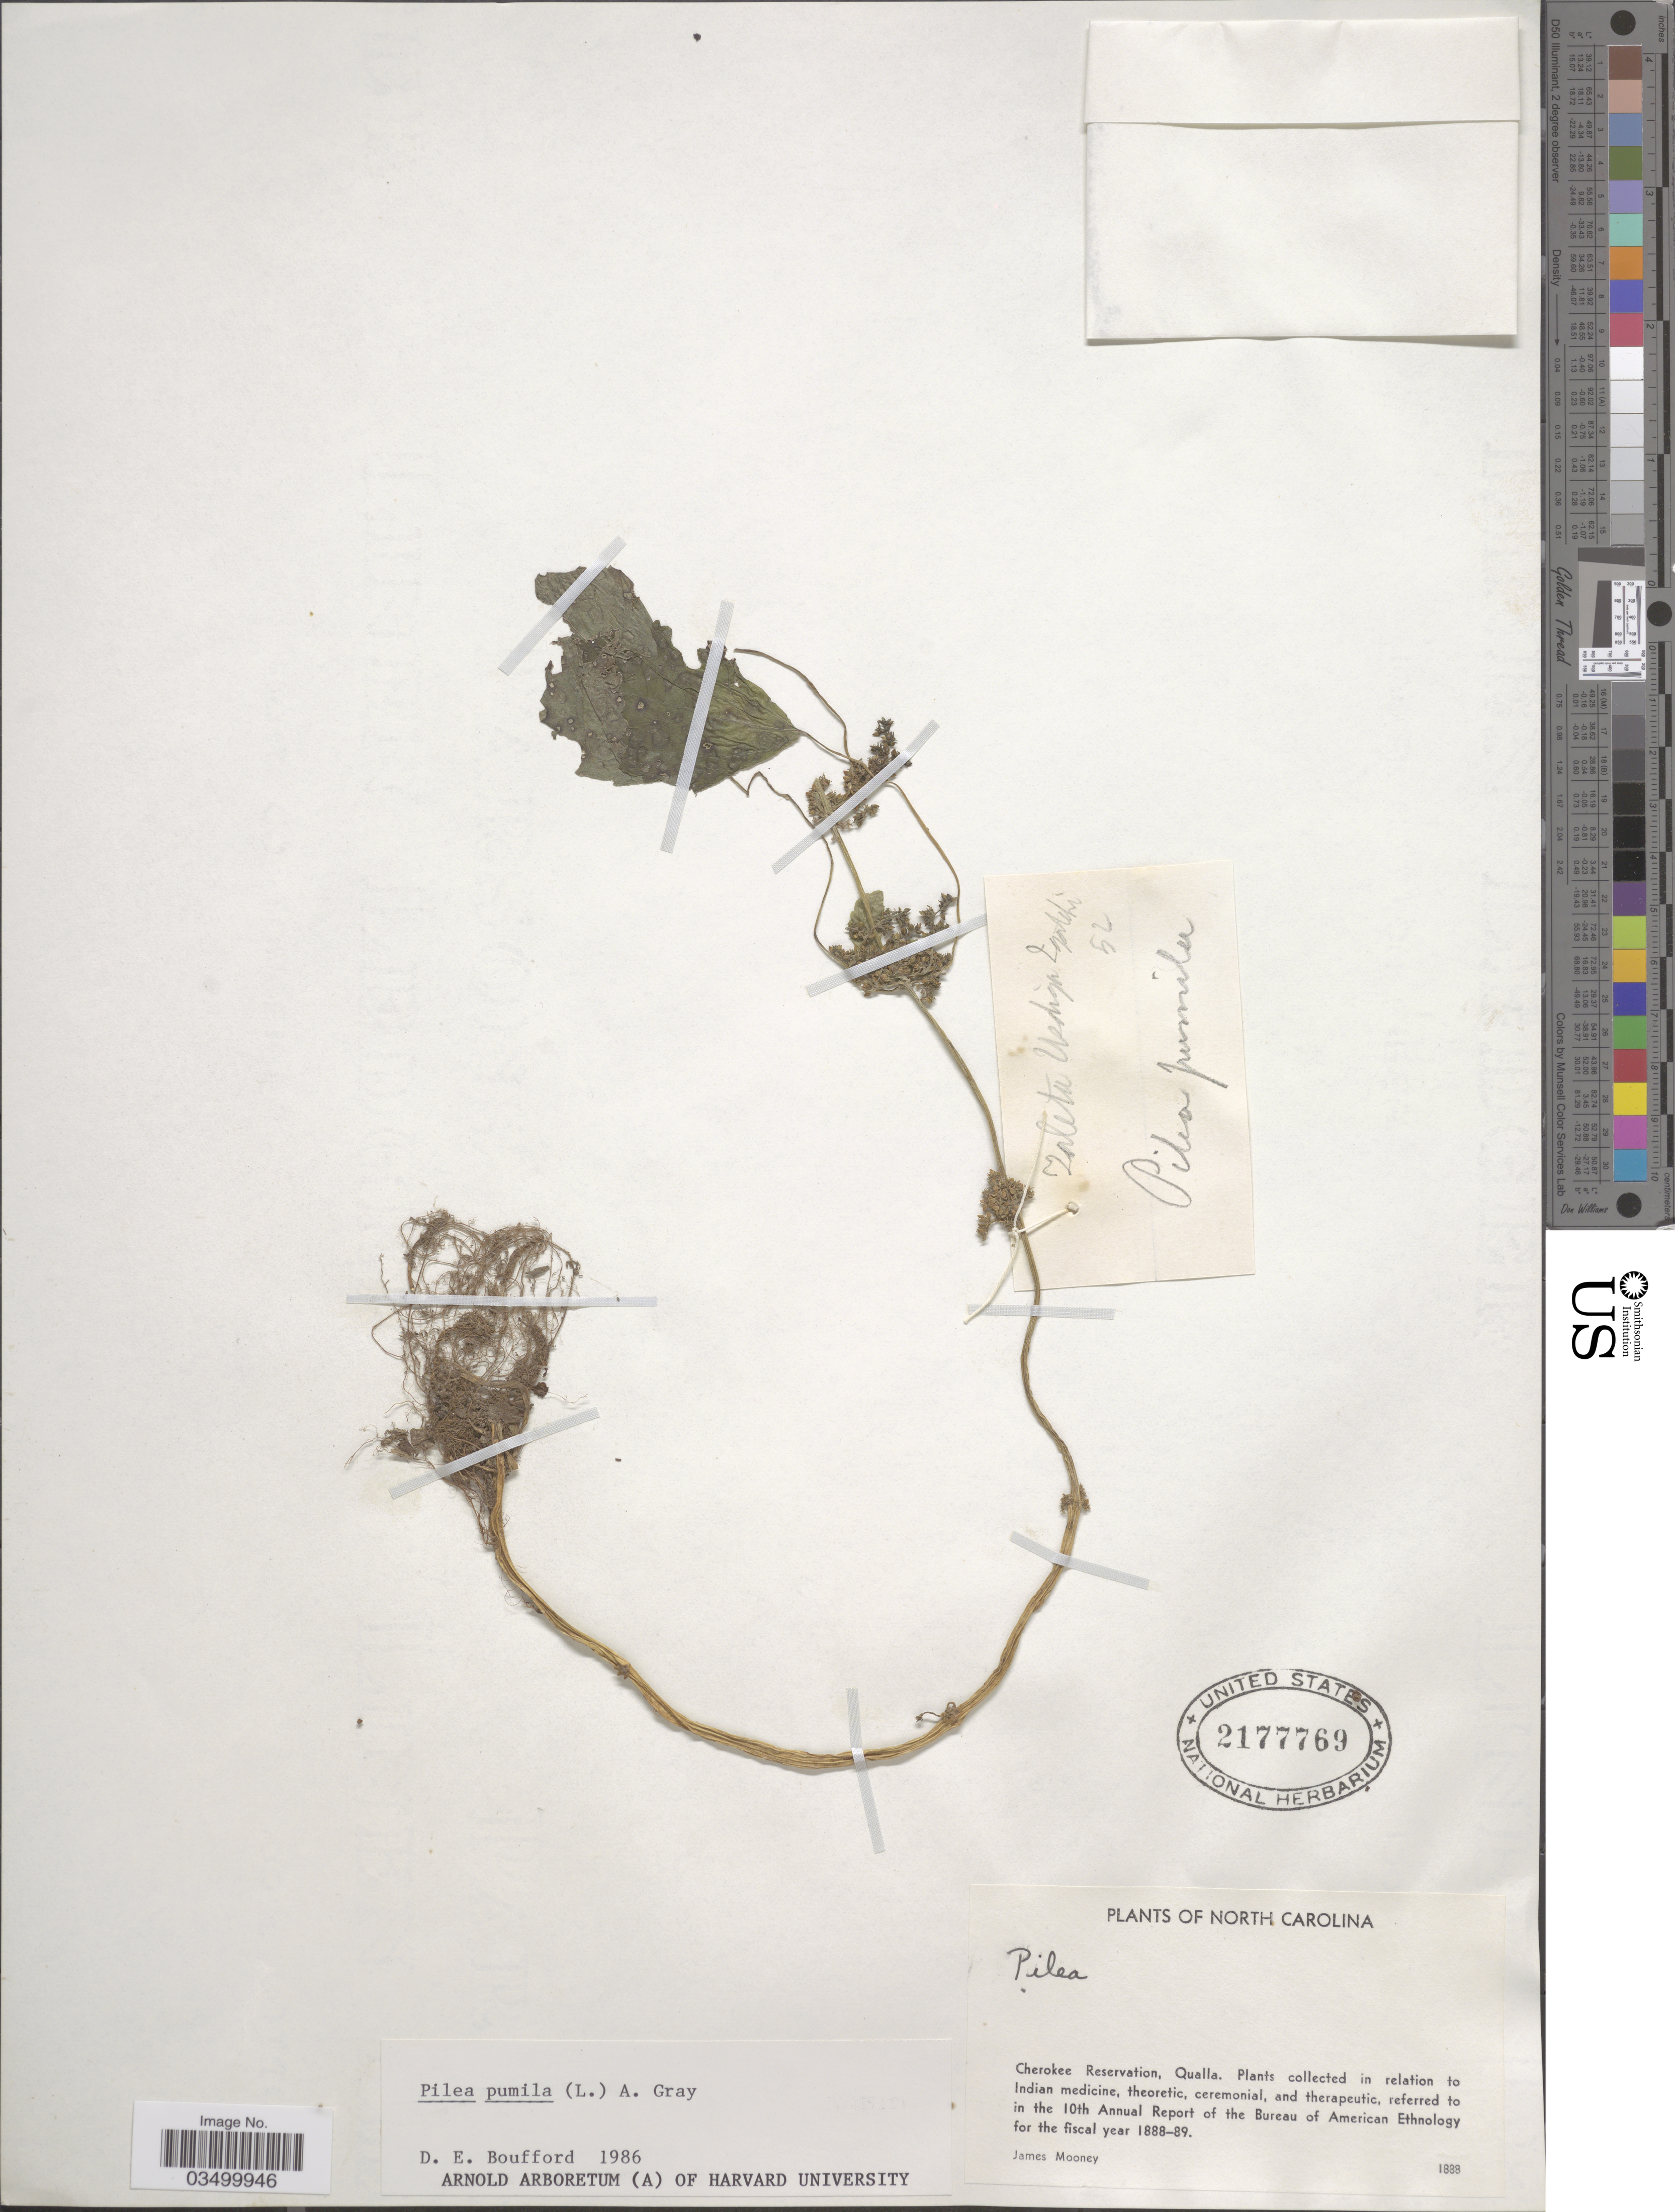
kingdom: Plantae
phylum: Tracheophyta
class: Magnoliopsida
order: Rosales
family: Urticaceae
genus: Pilea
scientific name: Pilea pumila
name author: (L.) A. Gray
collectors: J. Mooney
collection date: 1888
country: United States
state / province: North Carolina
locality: Cherokee Reservation, Qualla.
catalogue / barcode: US 2177769